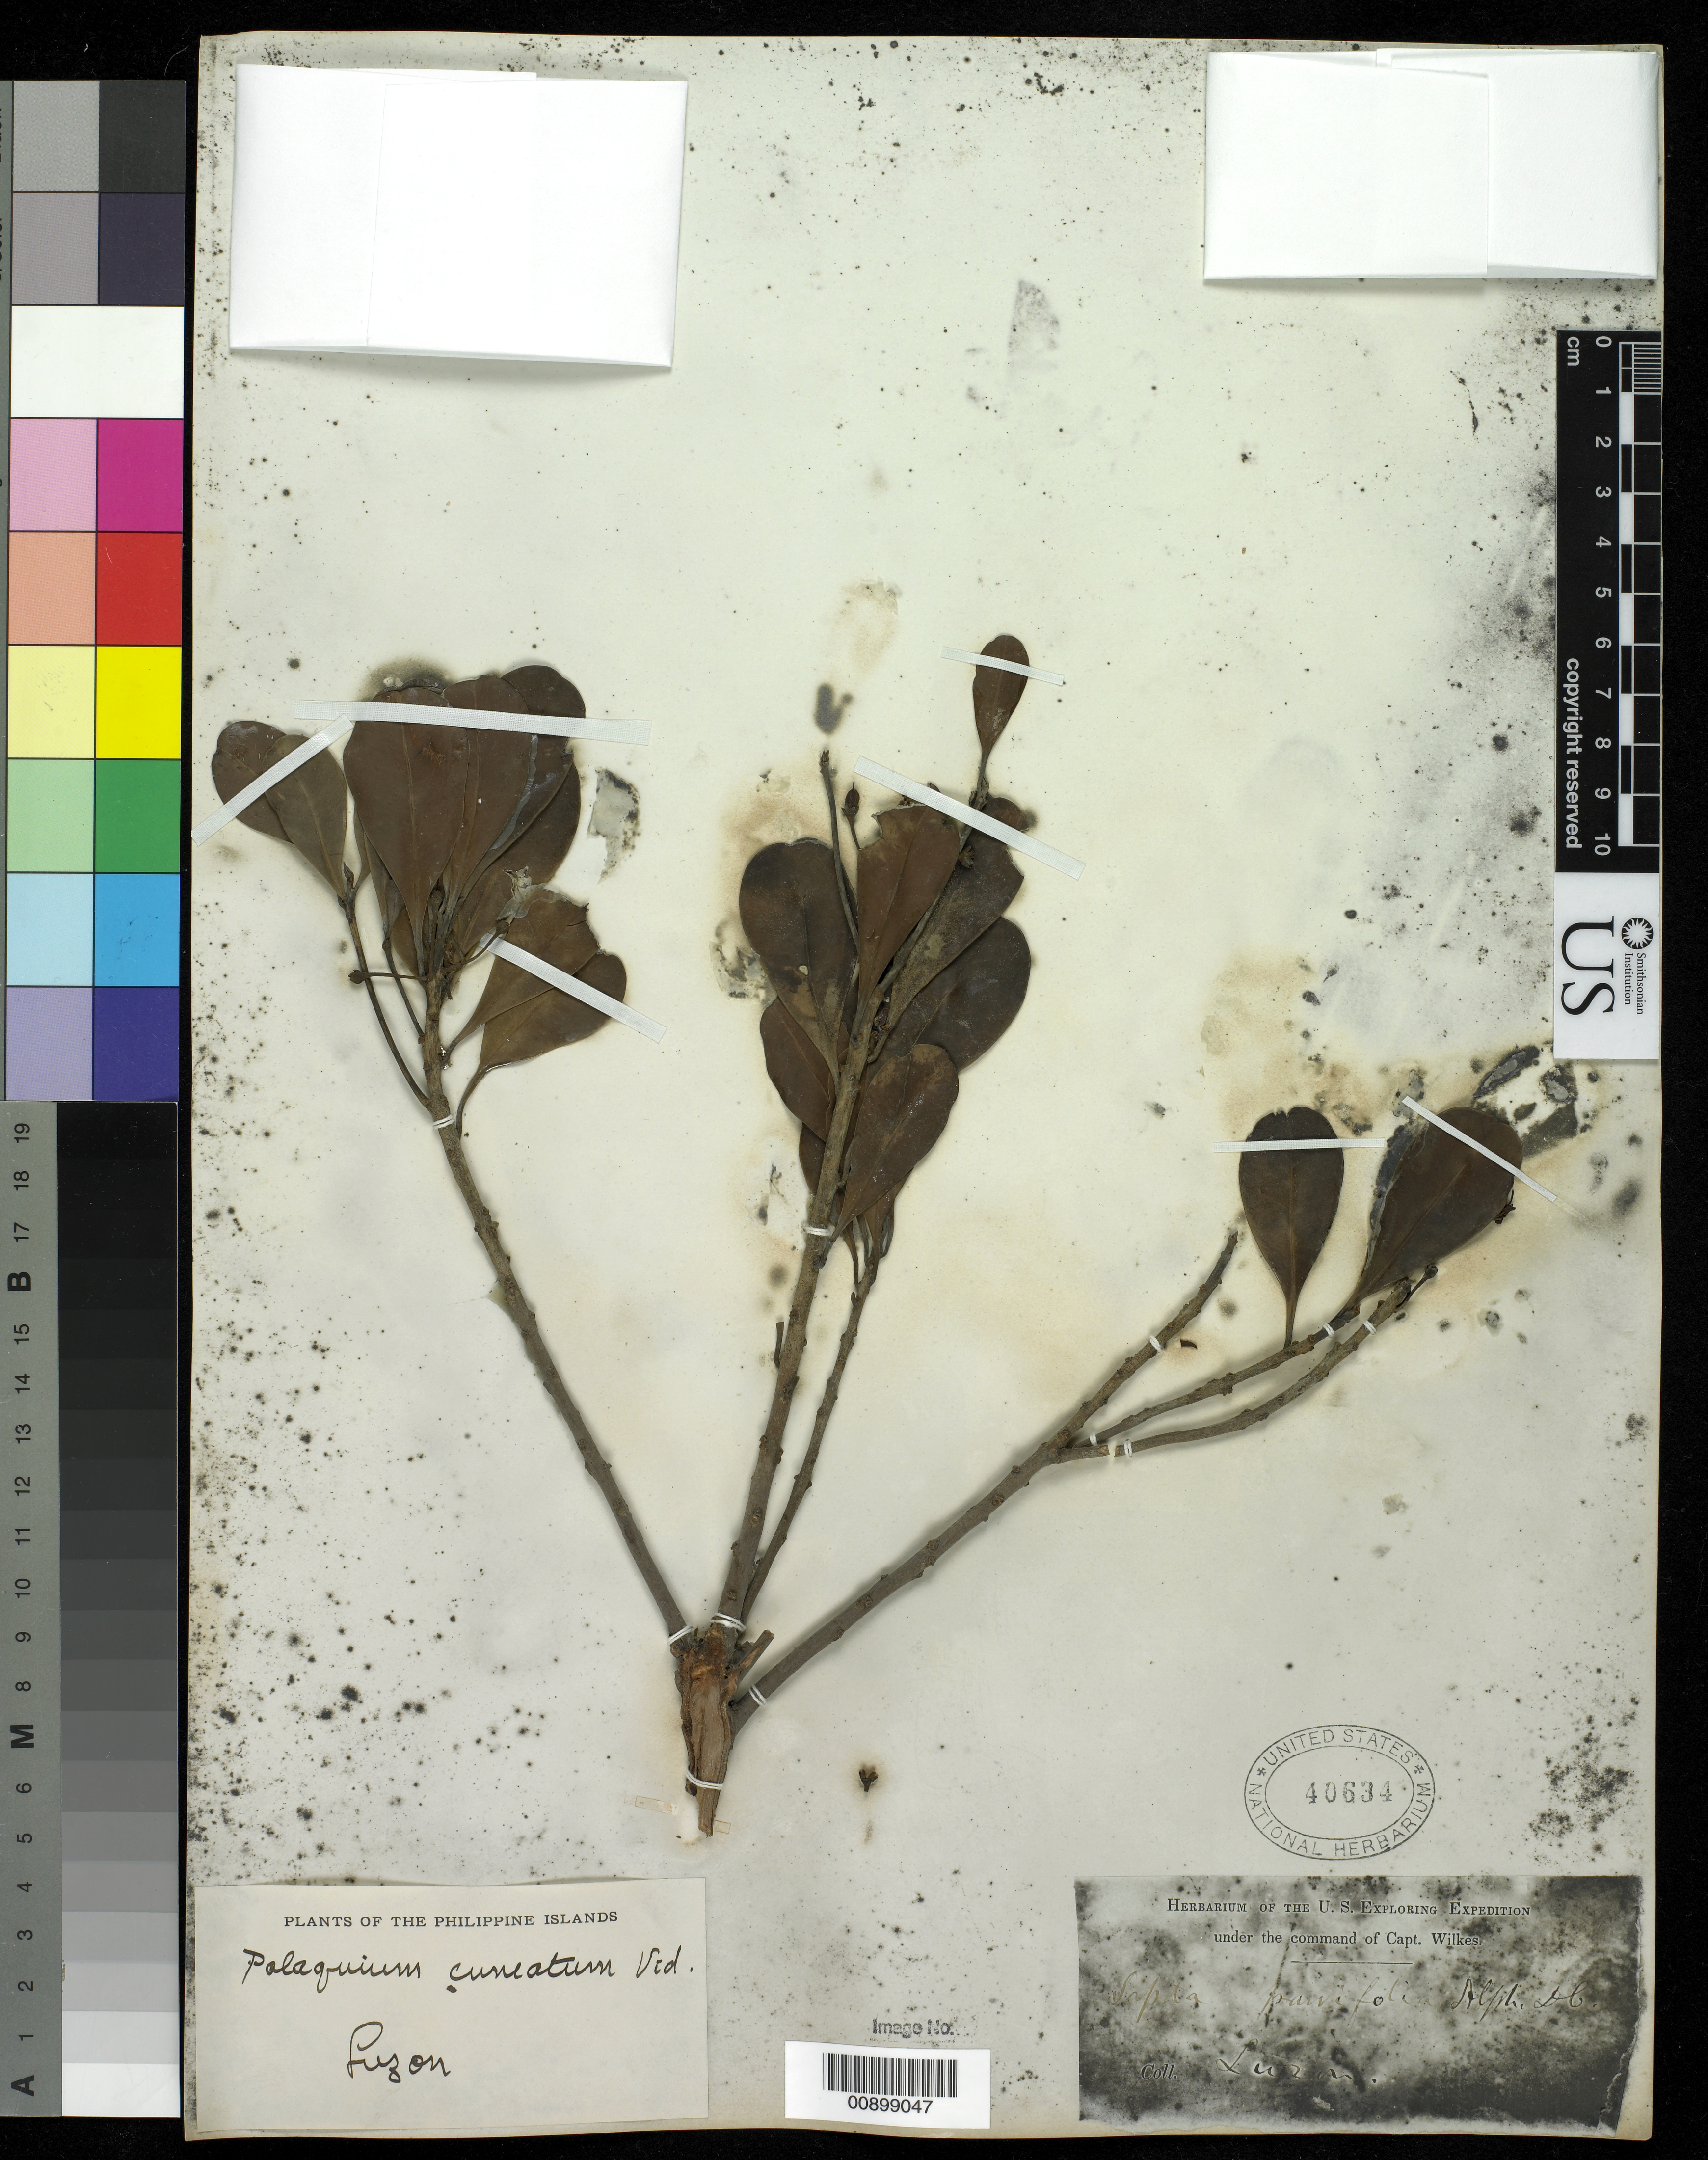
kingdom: Plantae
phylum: Tracheophyta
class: Magnoliopsida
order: Ericales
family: Sapotaceae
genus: Palaquium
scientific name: Palaquium cuneatum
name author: (Blume) Vidal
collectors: Wilkes Explor. Exped.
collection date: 1838/1842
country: Philippines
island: Luzon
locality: Luzon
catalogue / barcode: US 40634